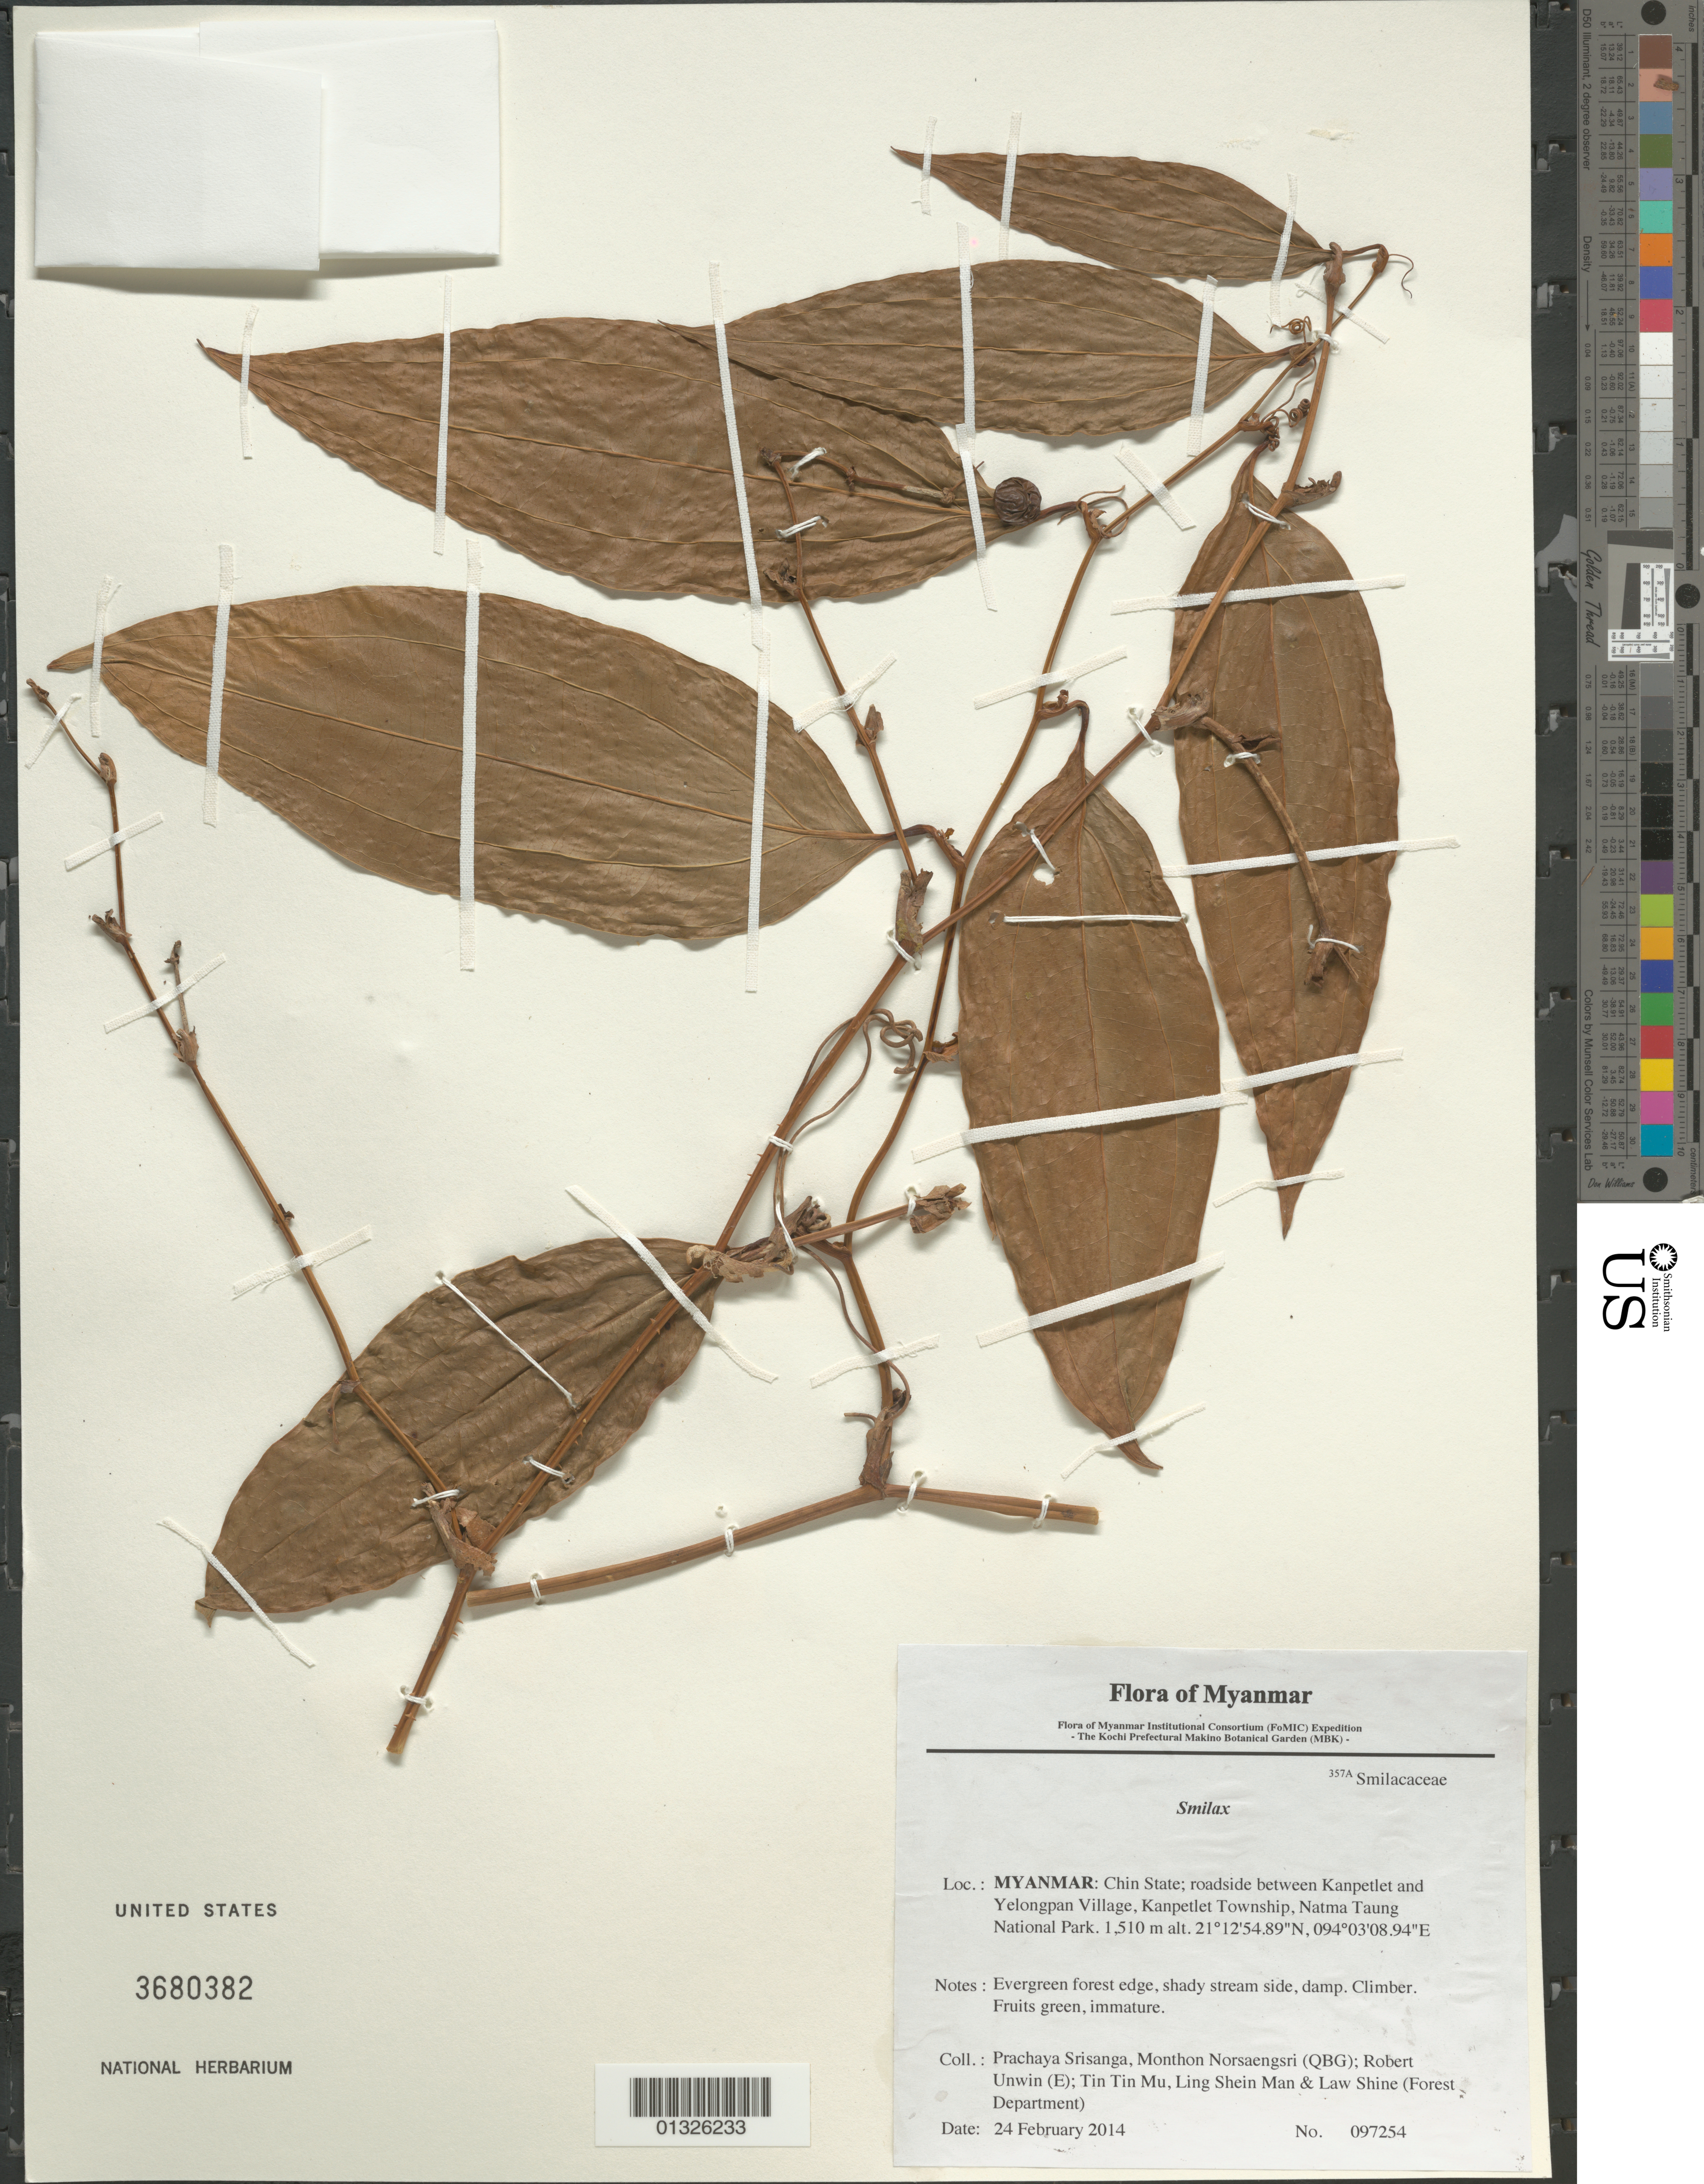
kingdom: Plantae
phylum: Tracheophyta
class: Liliopsida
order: Liliales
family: Smilacaceae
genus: Smilax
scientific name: Smilax sp.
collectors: P. Srisanga, M. Norsaengsri, R. Unwin, Tin Tin Mu, Ling Shein Man & L. Shine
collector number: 97254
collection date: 2014-02-24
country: Myanmar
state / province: Chin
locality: Roadside between Kanpetlet and Yelongpan Village, Kanpetlet Township, Natma Taung National Park.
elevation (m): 1510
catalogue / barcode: US 3680382